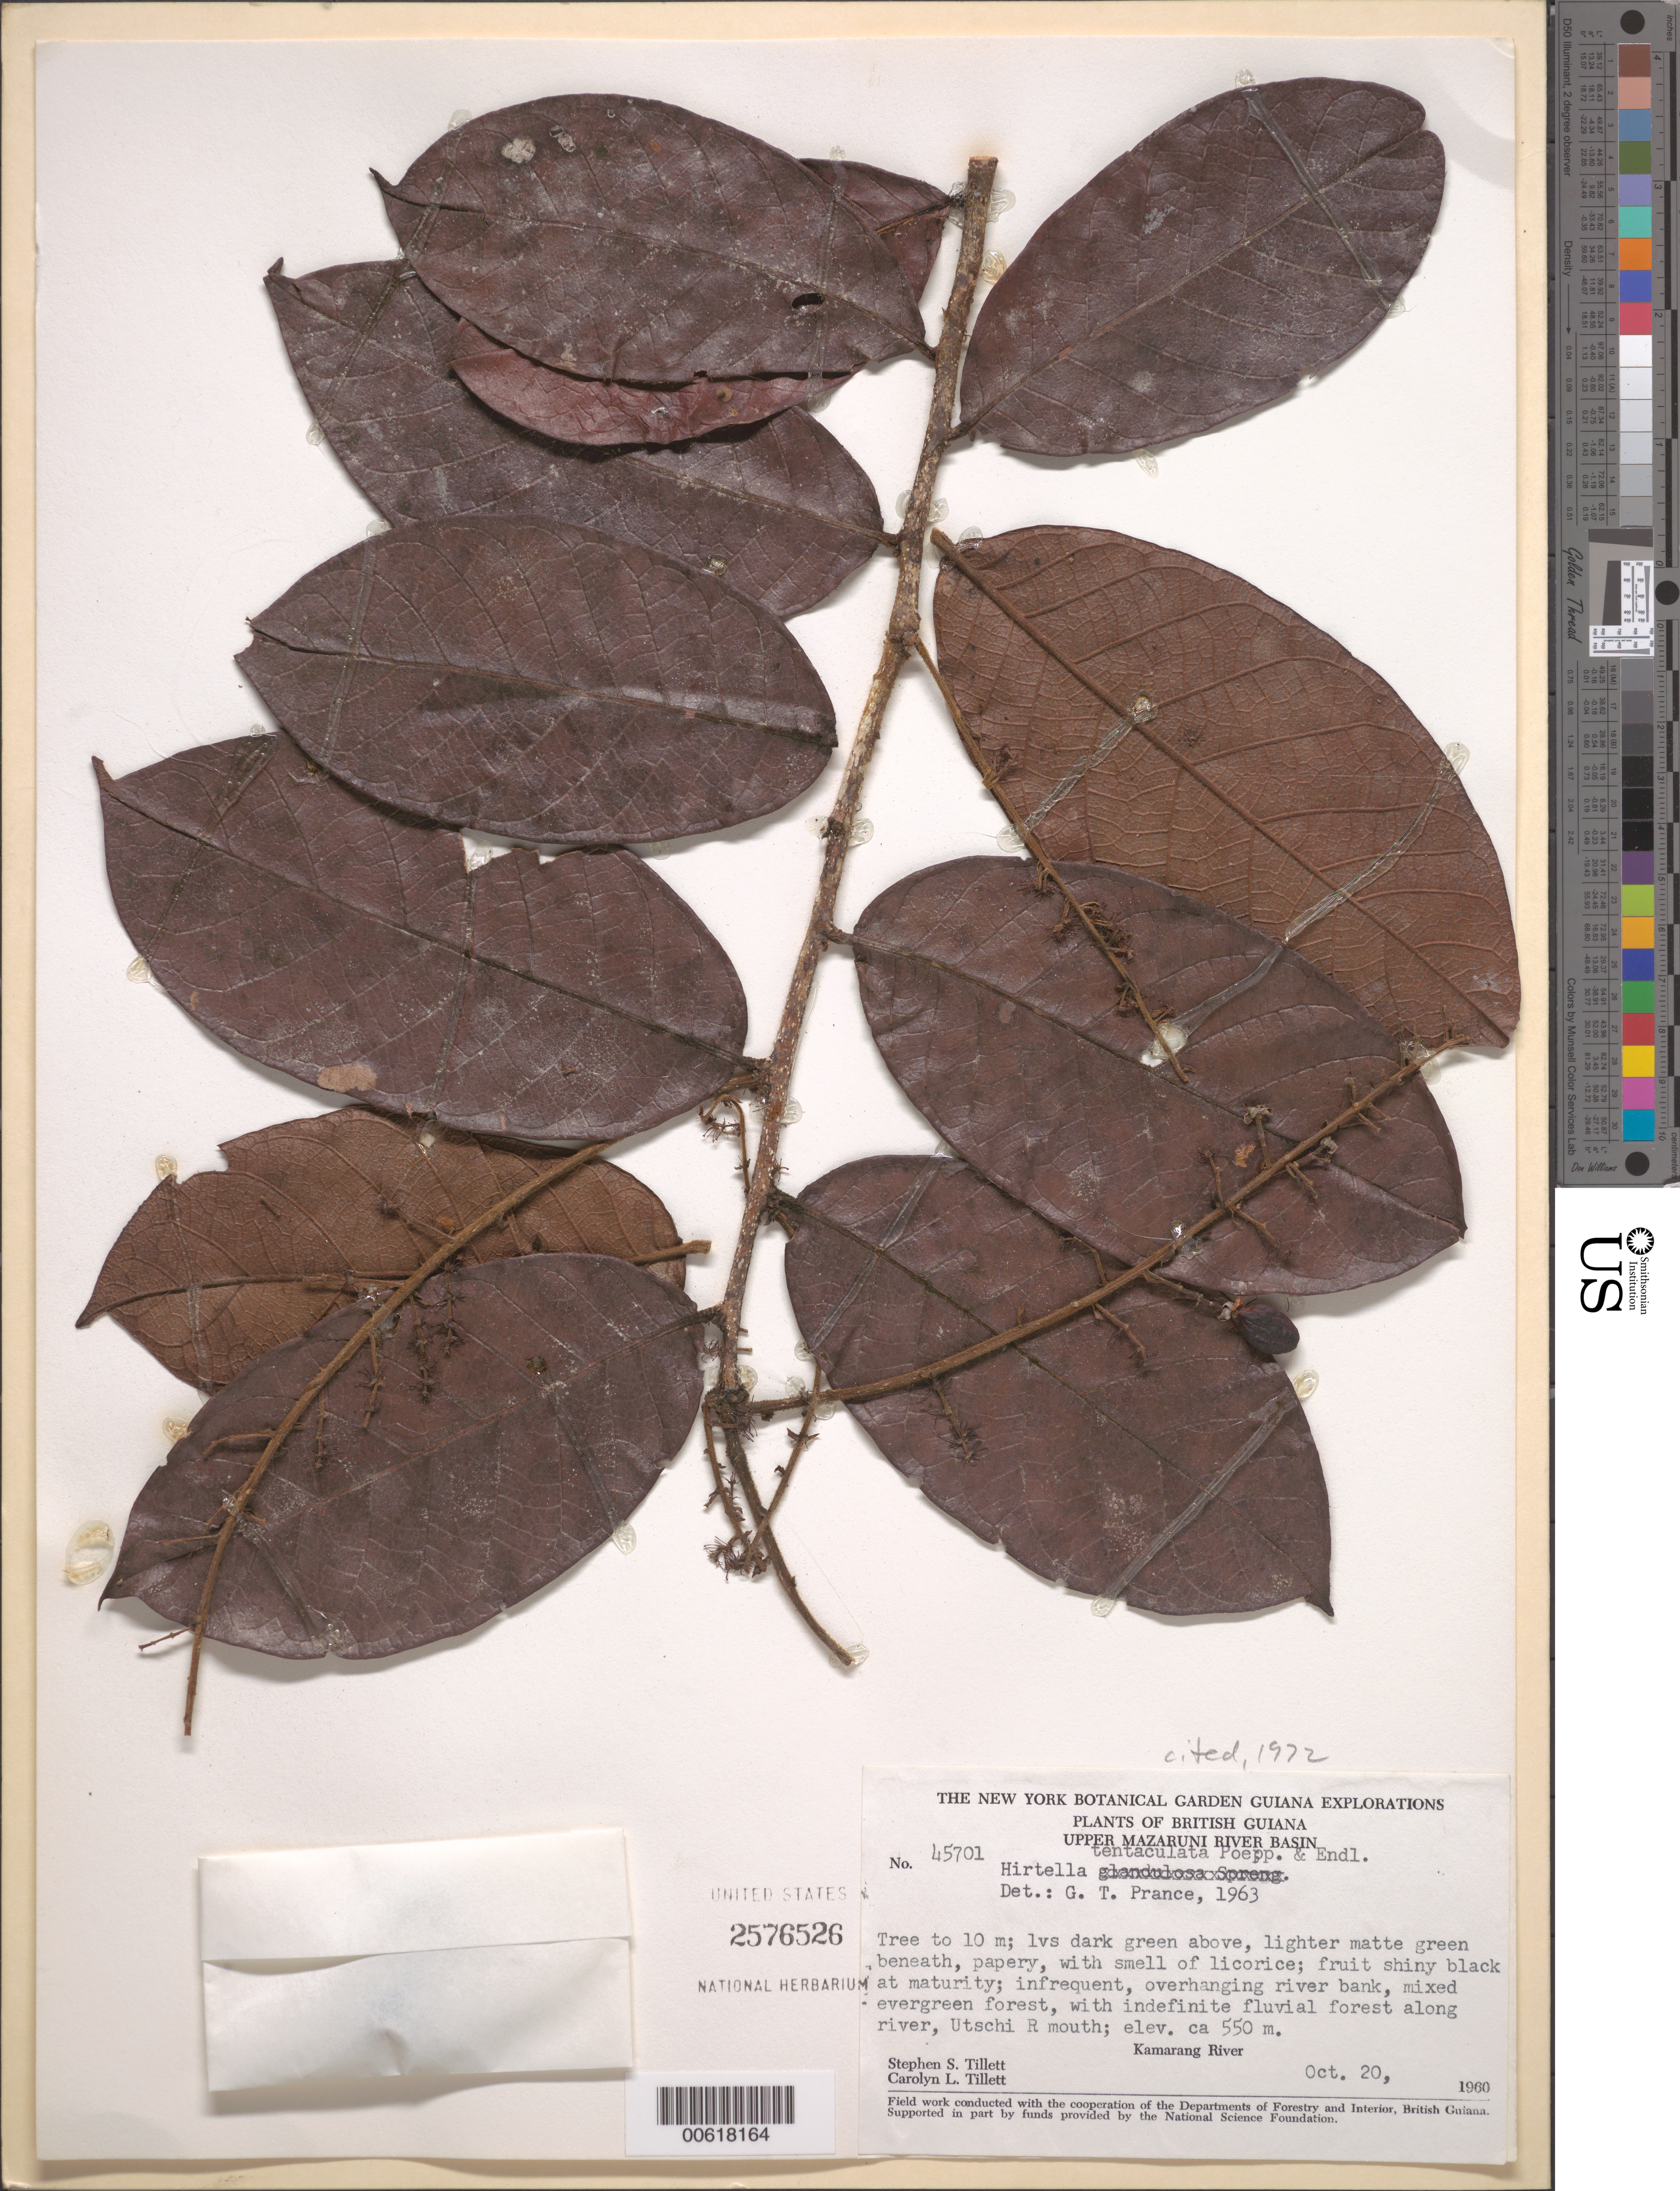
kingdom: Plantae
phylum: Tracheophyta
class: Magnoliopsida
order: Malpighiales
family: Chrysobalanaceae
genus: Hirtella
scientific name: Hirtella tentaculata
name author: Poepp.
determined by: Prance, G. T.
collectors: S. S. Tillett, C. L. Tillett & R. Boyan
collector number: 45701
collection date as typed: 20-Oct-60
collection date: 1960-10-20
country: Guyana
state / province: Cuyuni-Mazaruni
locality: Upper Mazaruni River Basin, mouth of Utschi River, Kamarang River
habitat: Mixed evergreen forest in indefinite fluvial forest along river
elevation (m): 549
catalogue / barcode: US 2576526